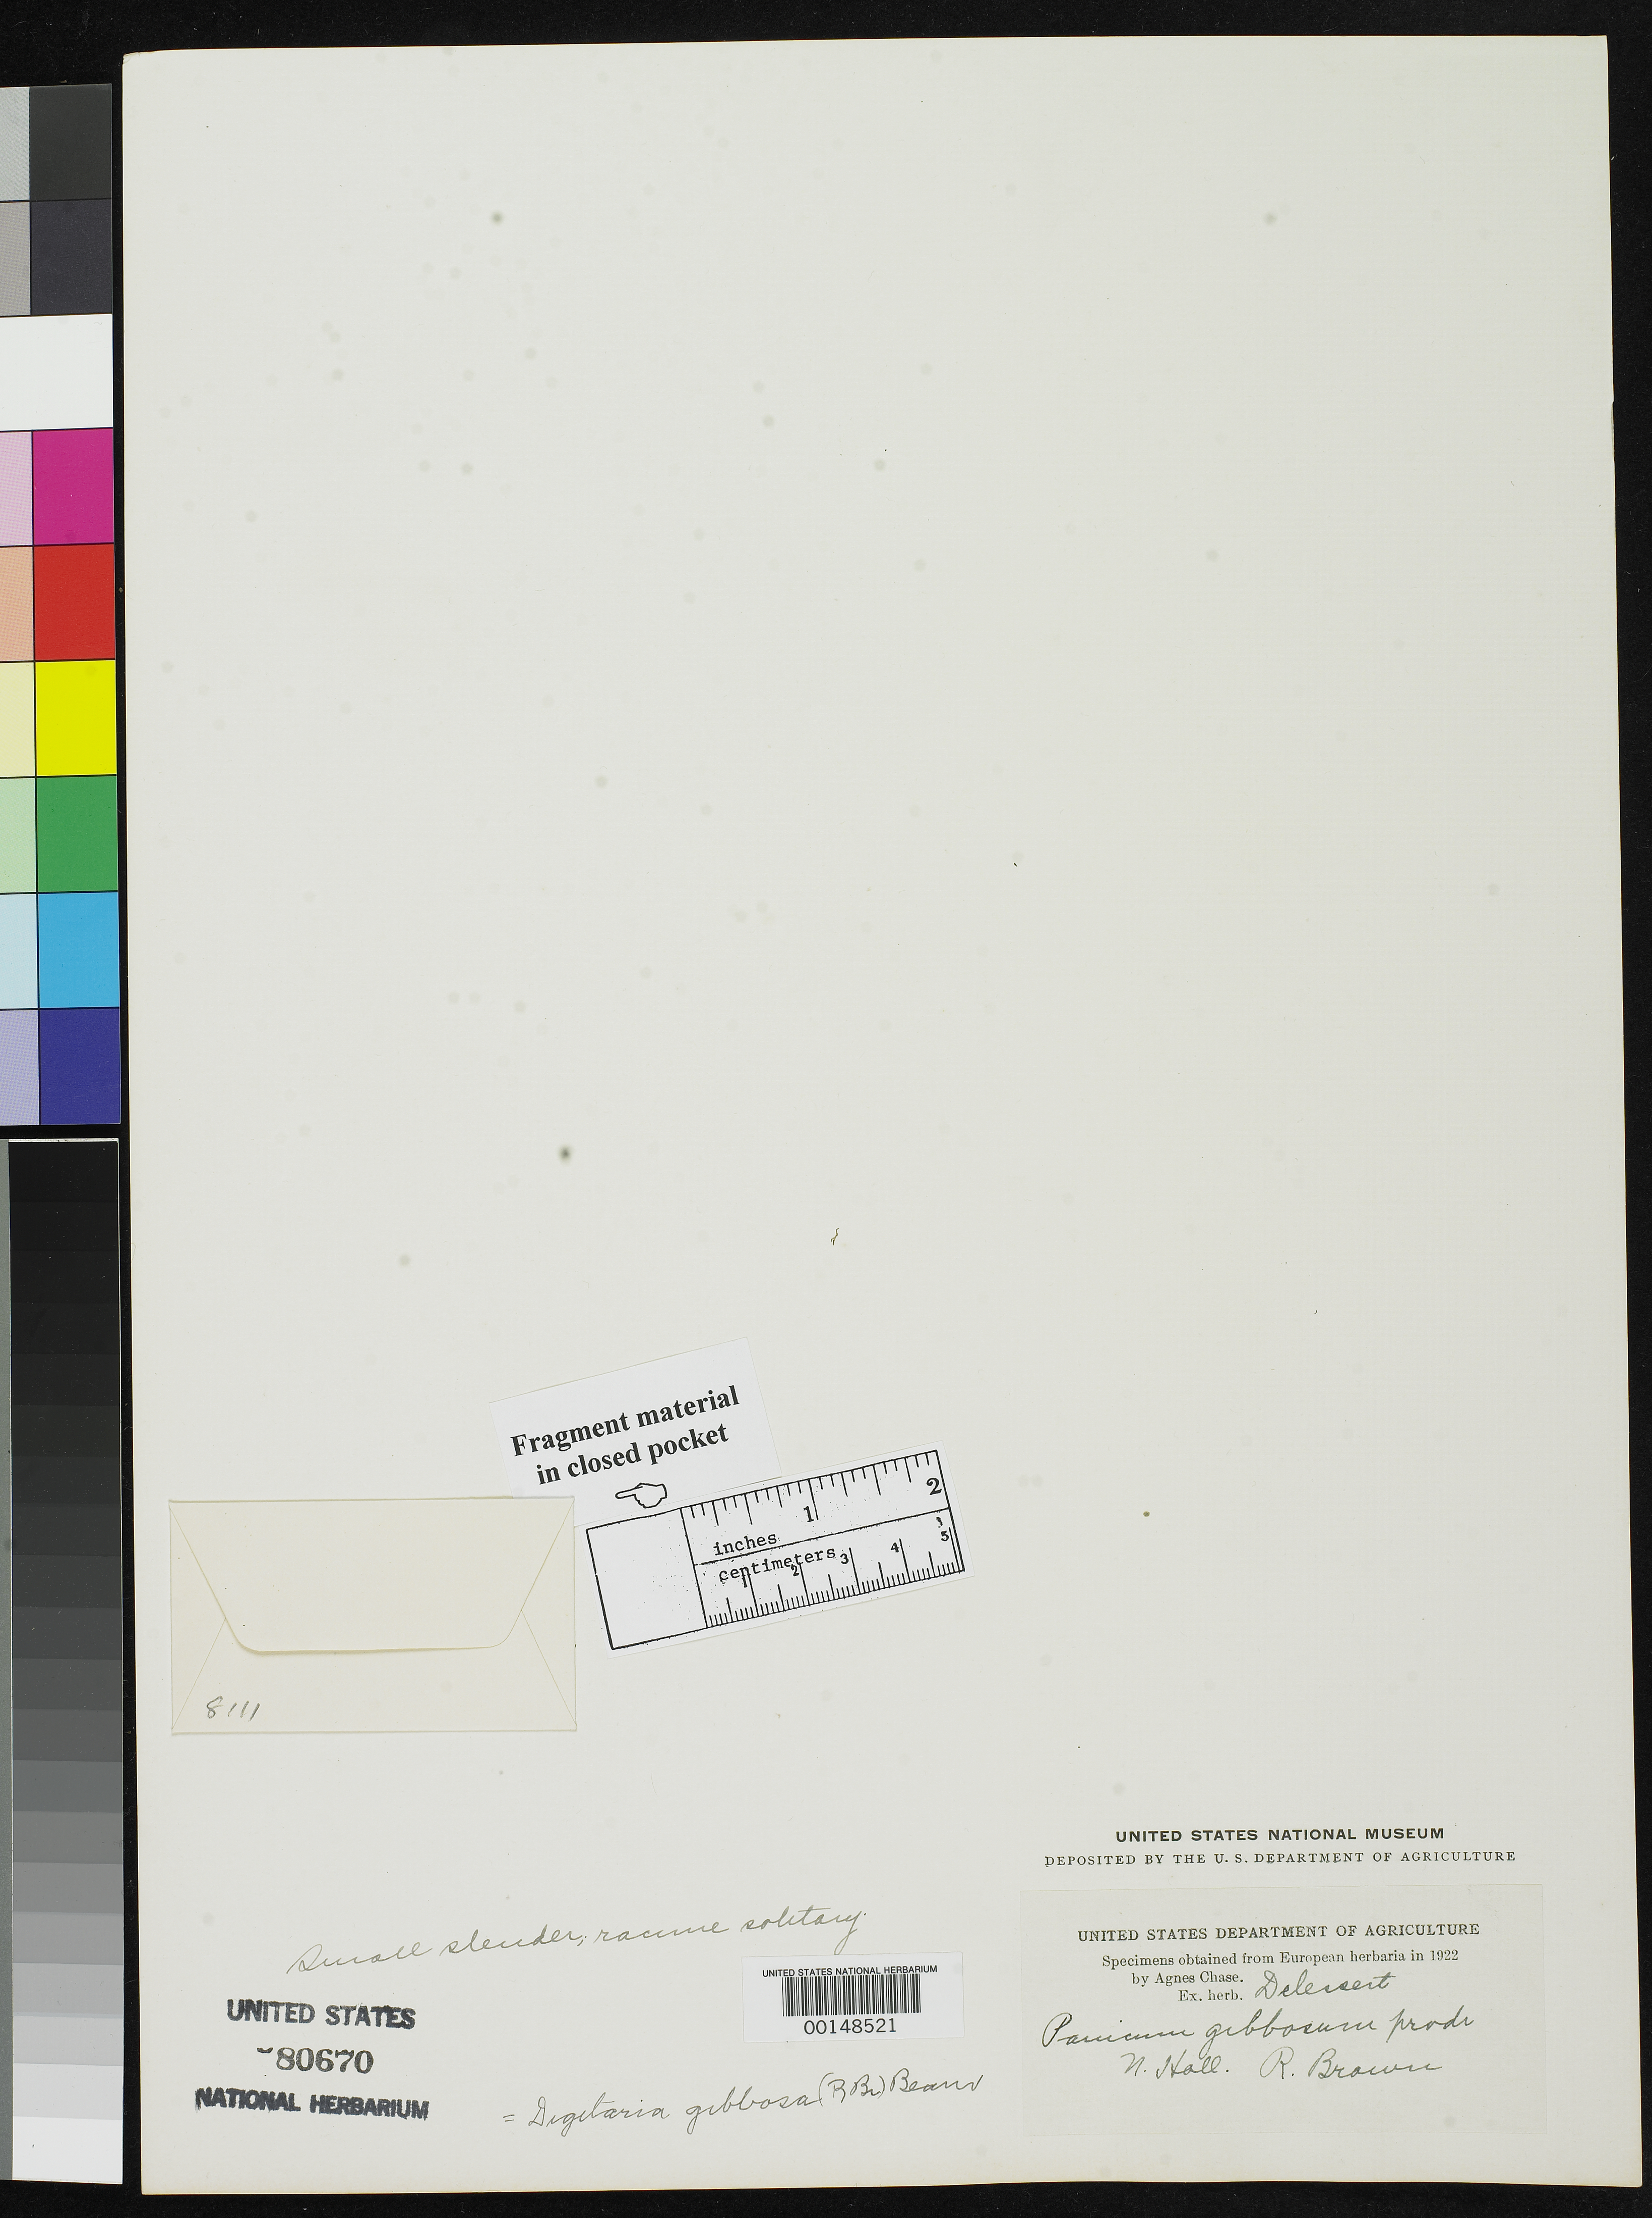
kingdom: Plantae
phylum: Tracheophyta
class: Liliopsida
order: Poales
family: Poaceae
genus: Panicum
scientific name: Panicum gibbosum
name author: R. Br.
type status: Type Fragment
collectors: W. T. Aiton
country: Australia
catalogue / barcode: US 80670